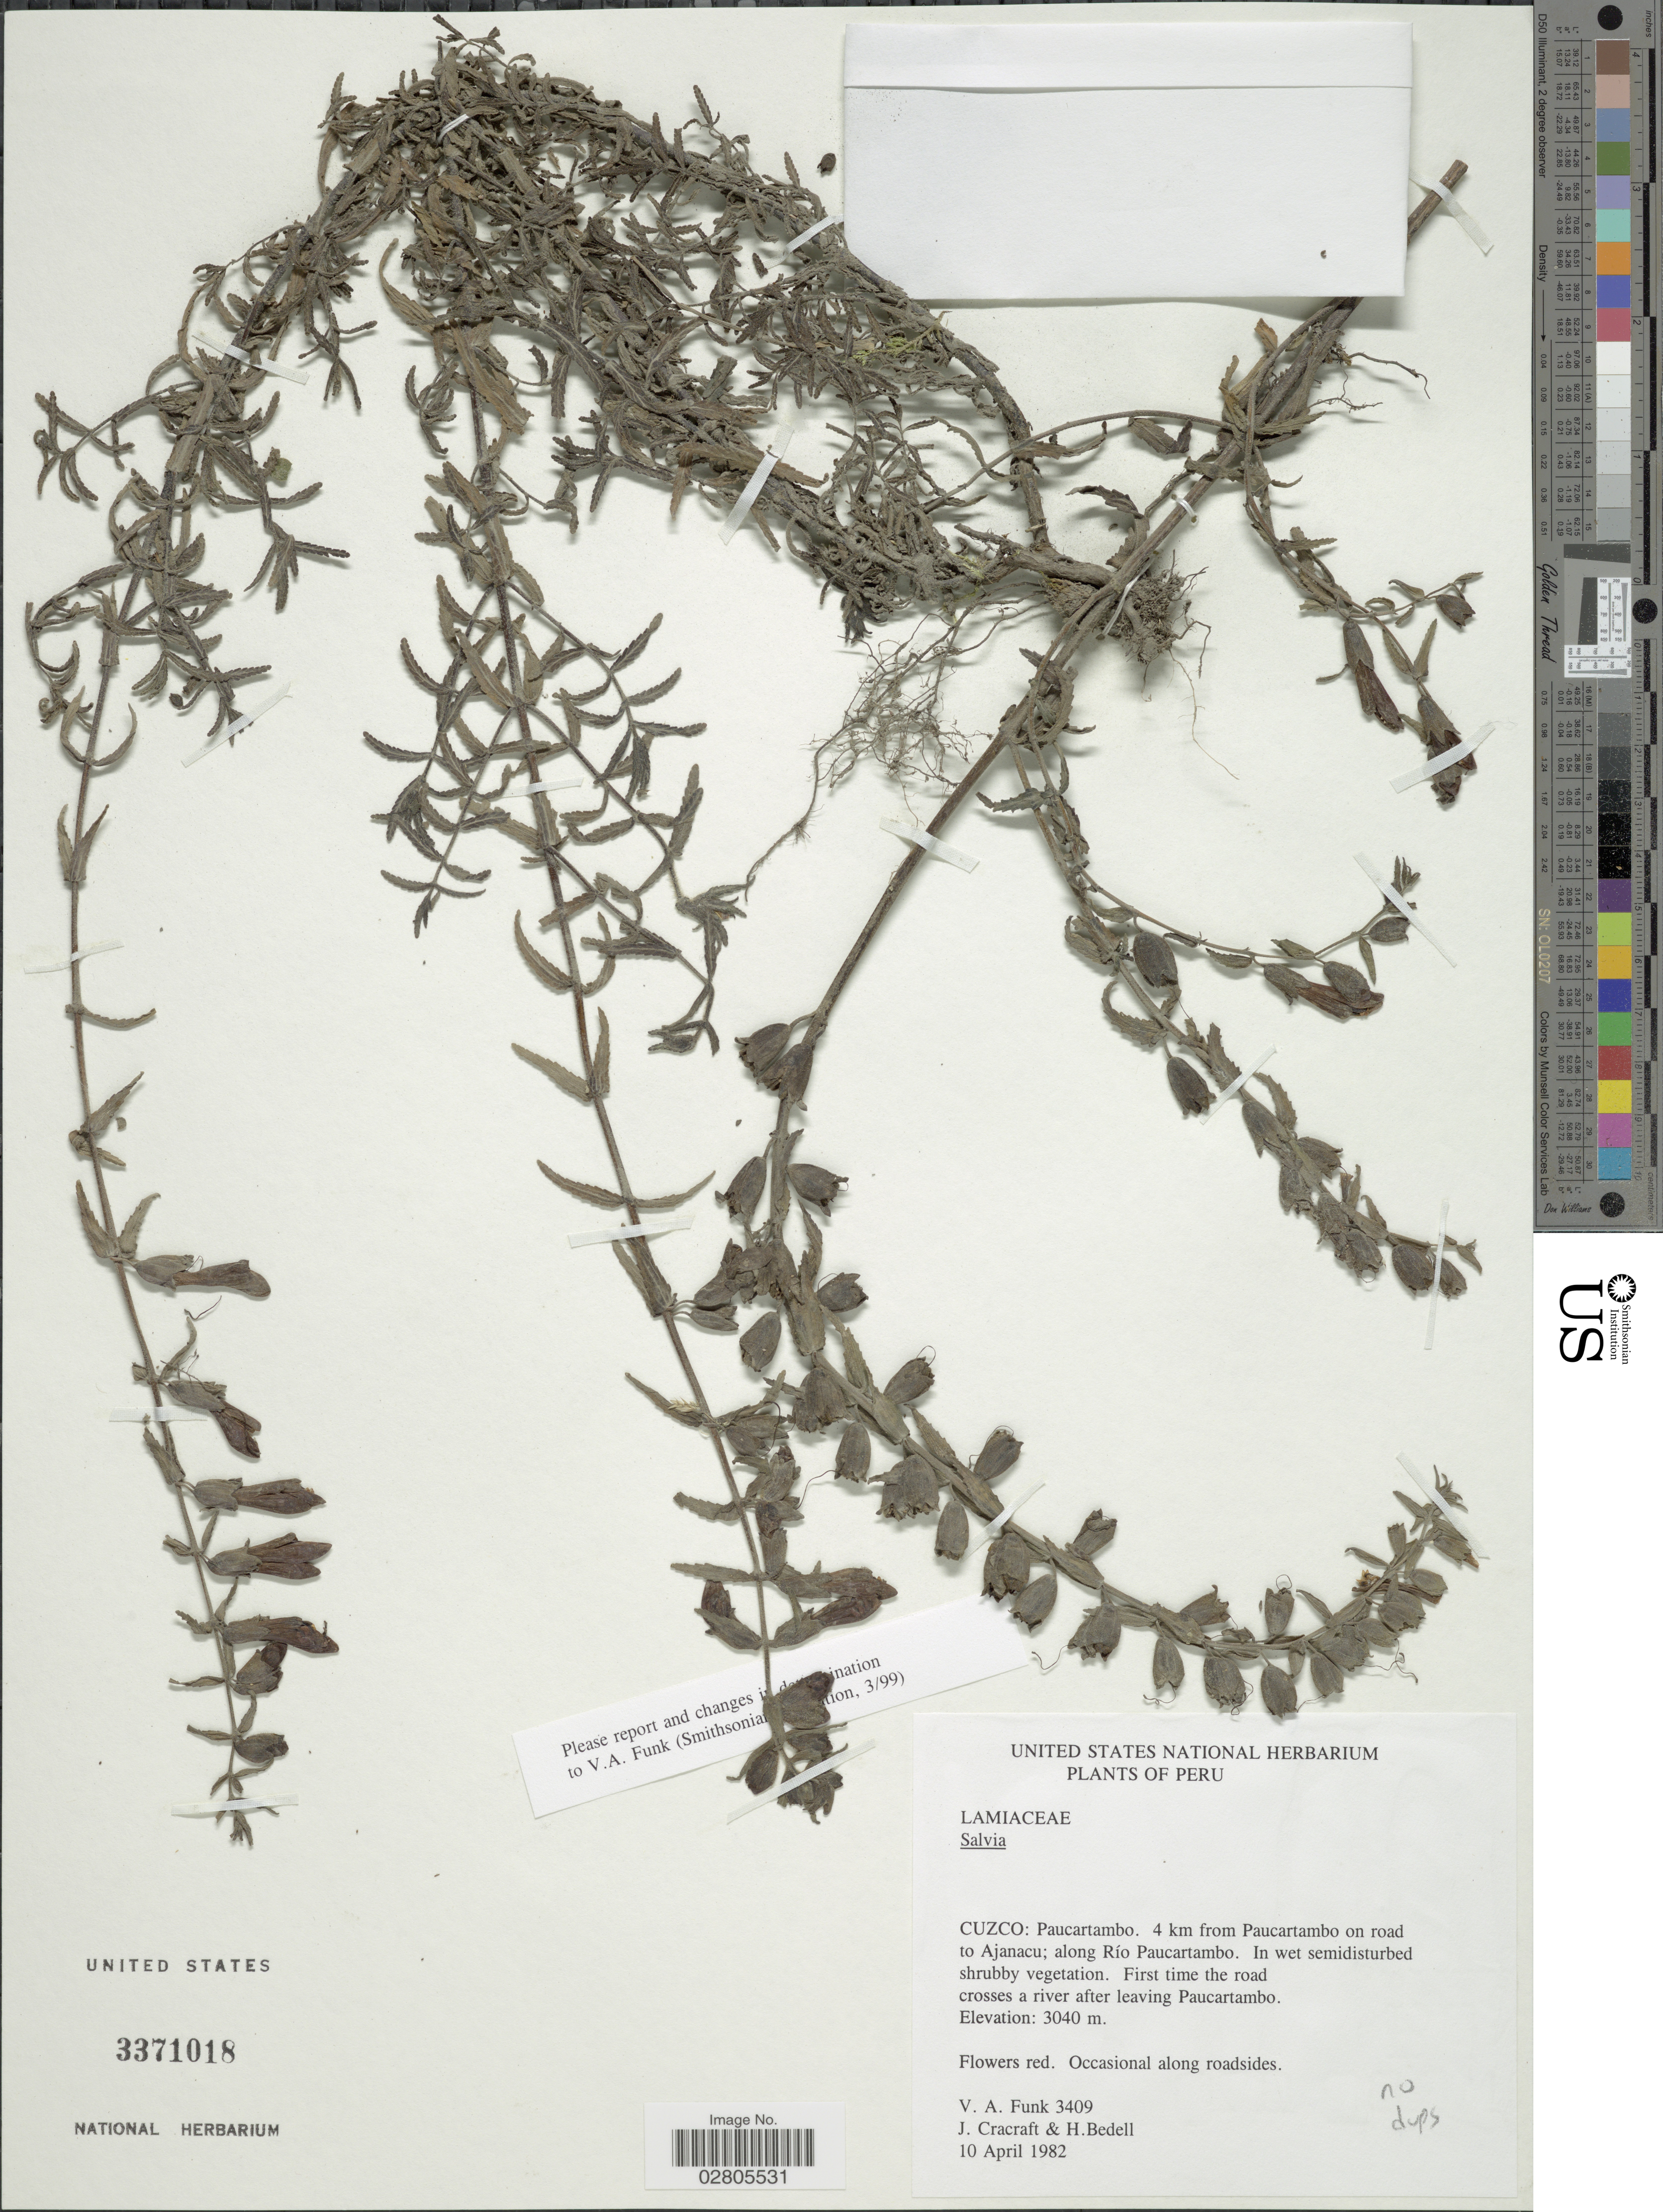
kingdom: Plantae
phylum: Tracheophyta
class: Magnoliopsida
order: Lamiales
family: Lamiaceae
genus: Salvia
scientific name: Salvia sp.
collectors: V. Funk, J. L. Cracraft & H. Bedell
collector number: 3409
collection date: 1982-04-10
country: Peru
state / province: Cusco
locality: Cuzco: Paucartambo, 4 km from Paucartambo on road to Ajanacu; along Río Paucartambo. First time the road crosses a river after leaving Paucartambo.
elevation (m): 3040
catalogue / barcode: US 3371018